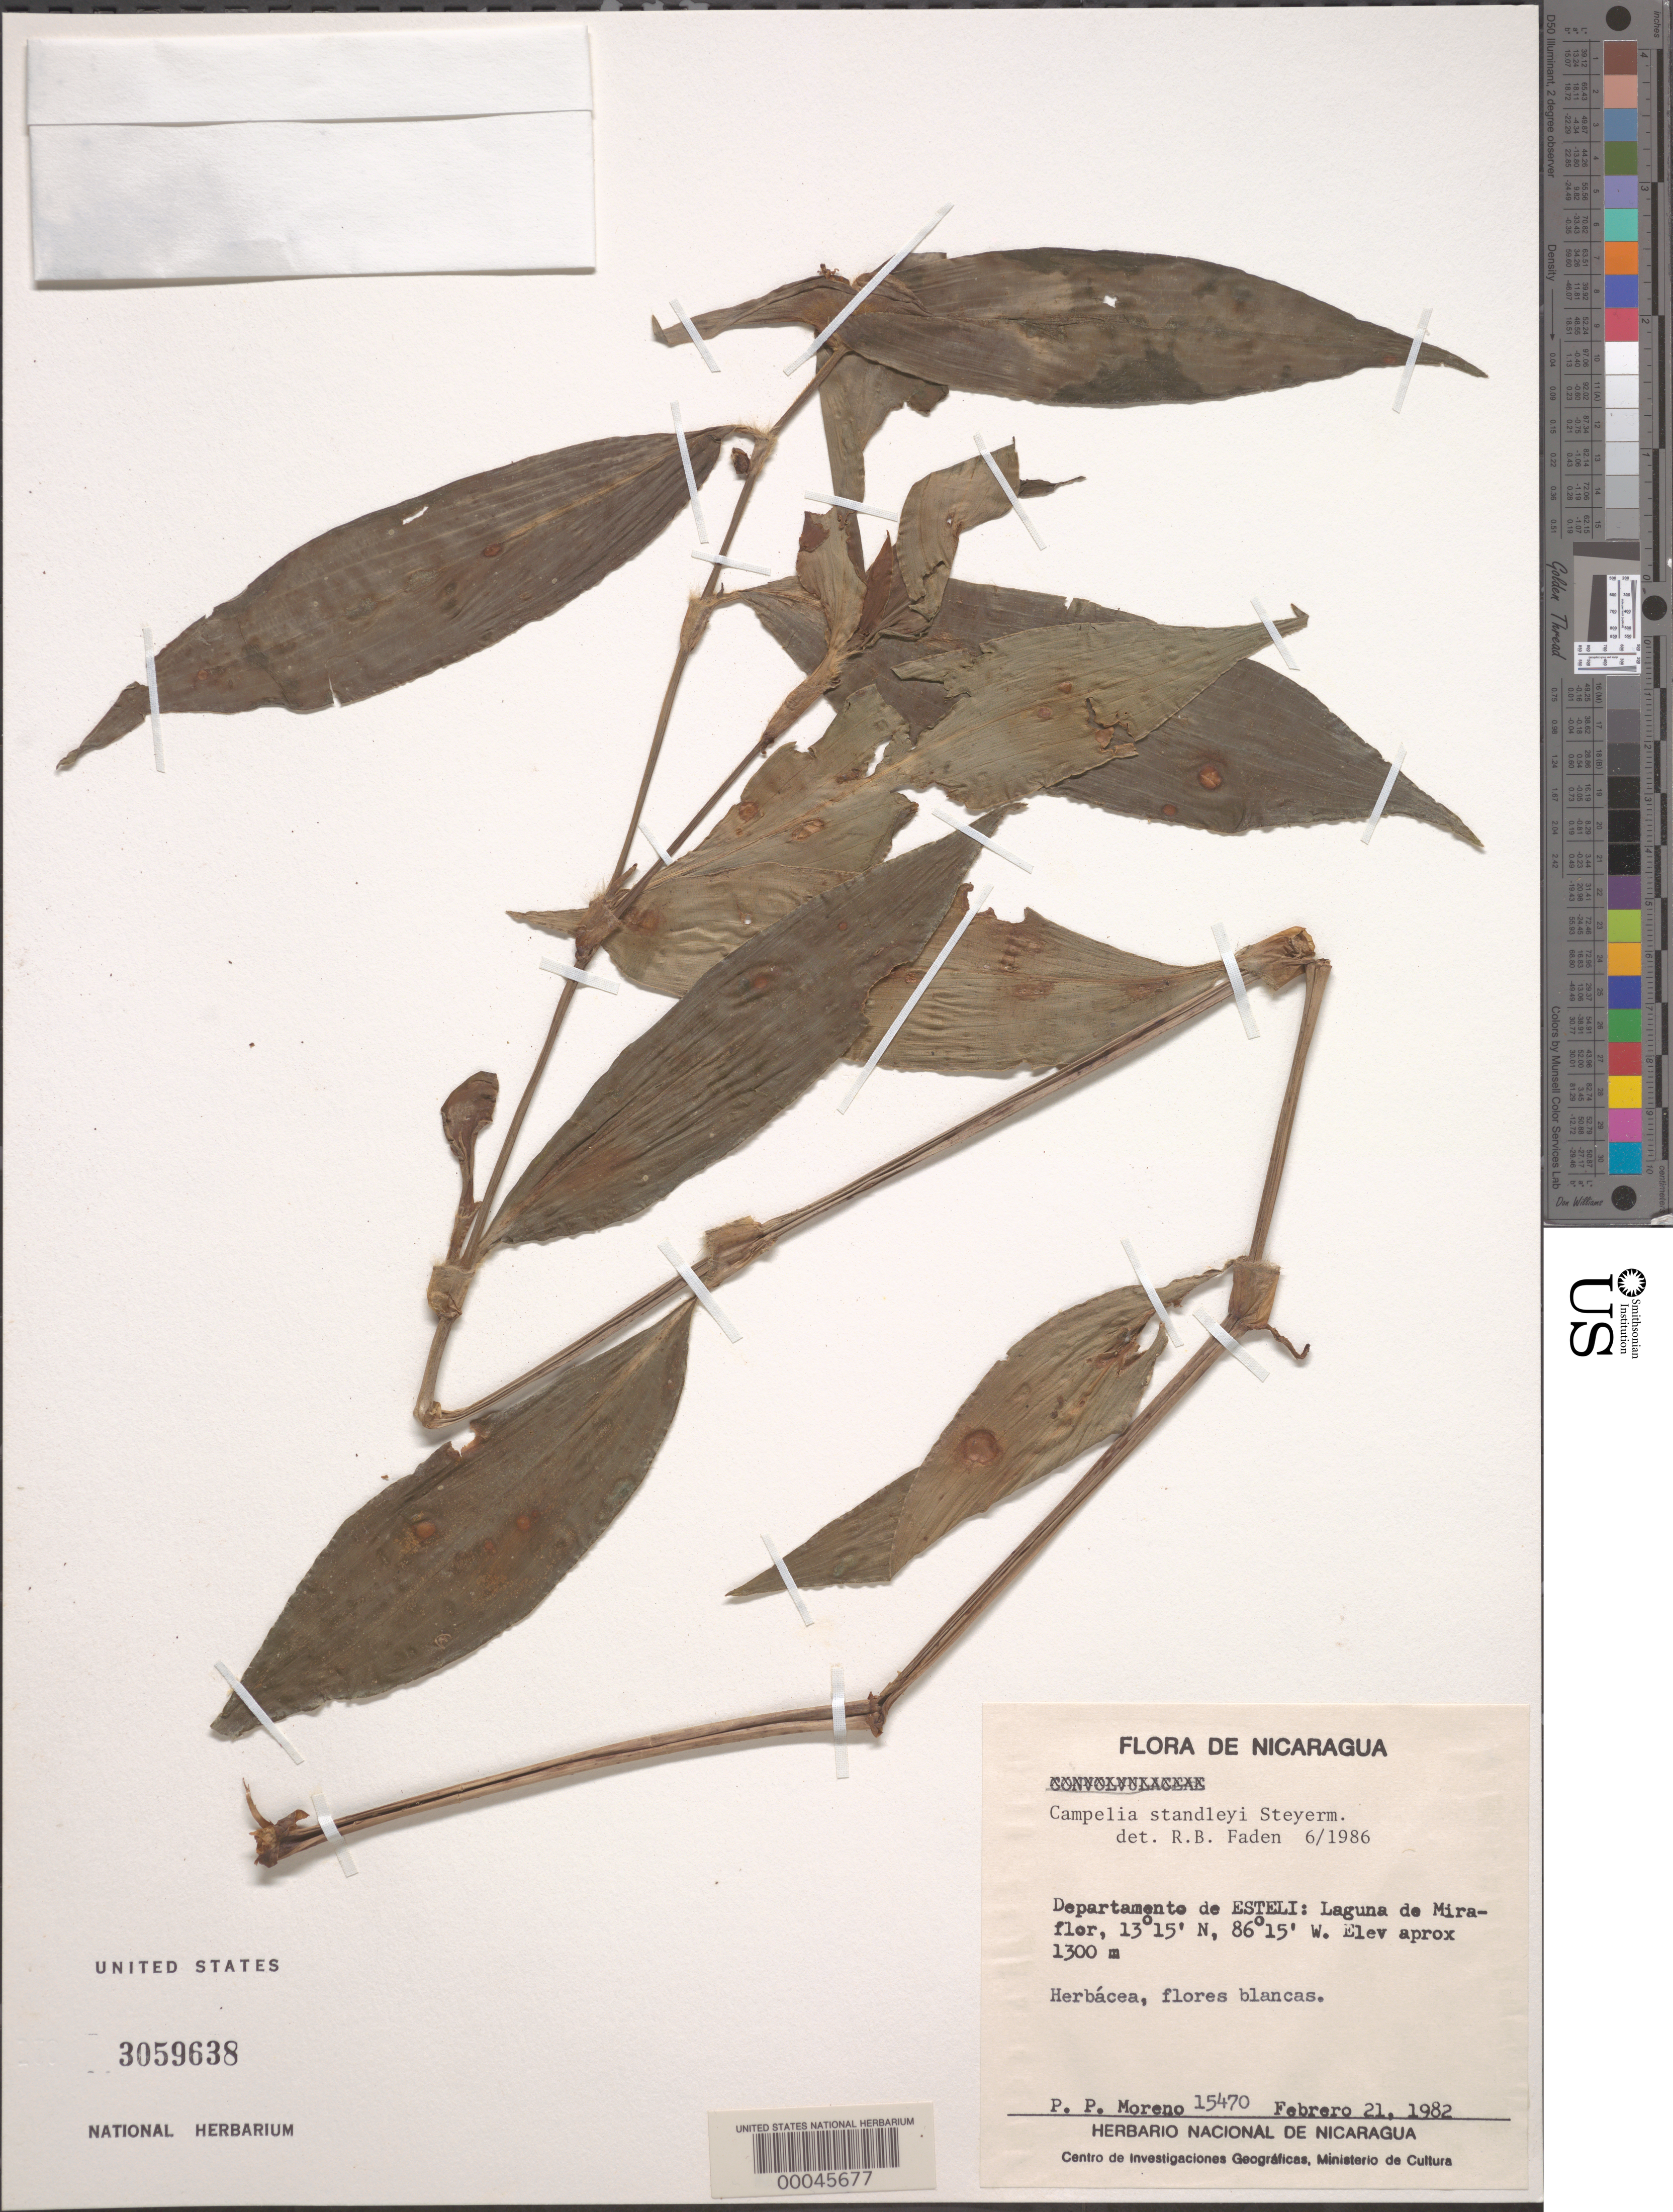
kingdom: Plantae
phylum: Tracheophyta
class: Liliopsida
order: Commelinales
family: Commelinaceae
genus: Tradescantia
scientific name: Tradescantia soconuscana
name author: Steyerm.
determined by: Faden, Robert B., (US), Smithsonian Institution - National Museum of Natural History (UNITED STATES)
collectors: P. Moreno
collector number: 15470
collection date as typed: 21 Feb 1982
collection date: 1982-02-21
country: Nicaragua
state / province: Estelí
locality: Laguna de miraflor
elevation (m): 1300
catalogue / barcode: US 3059638